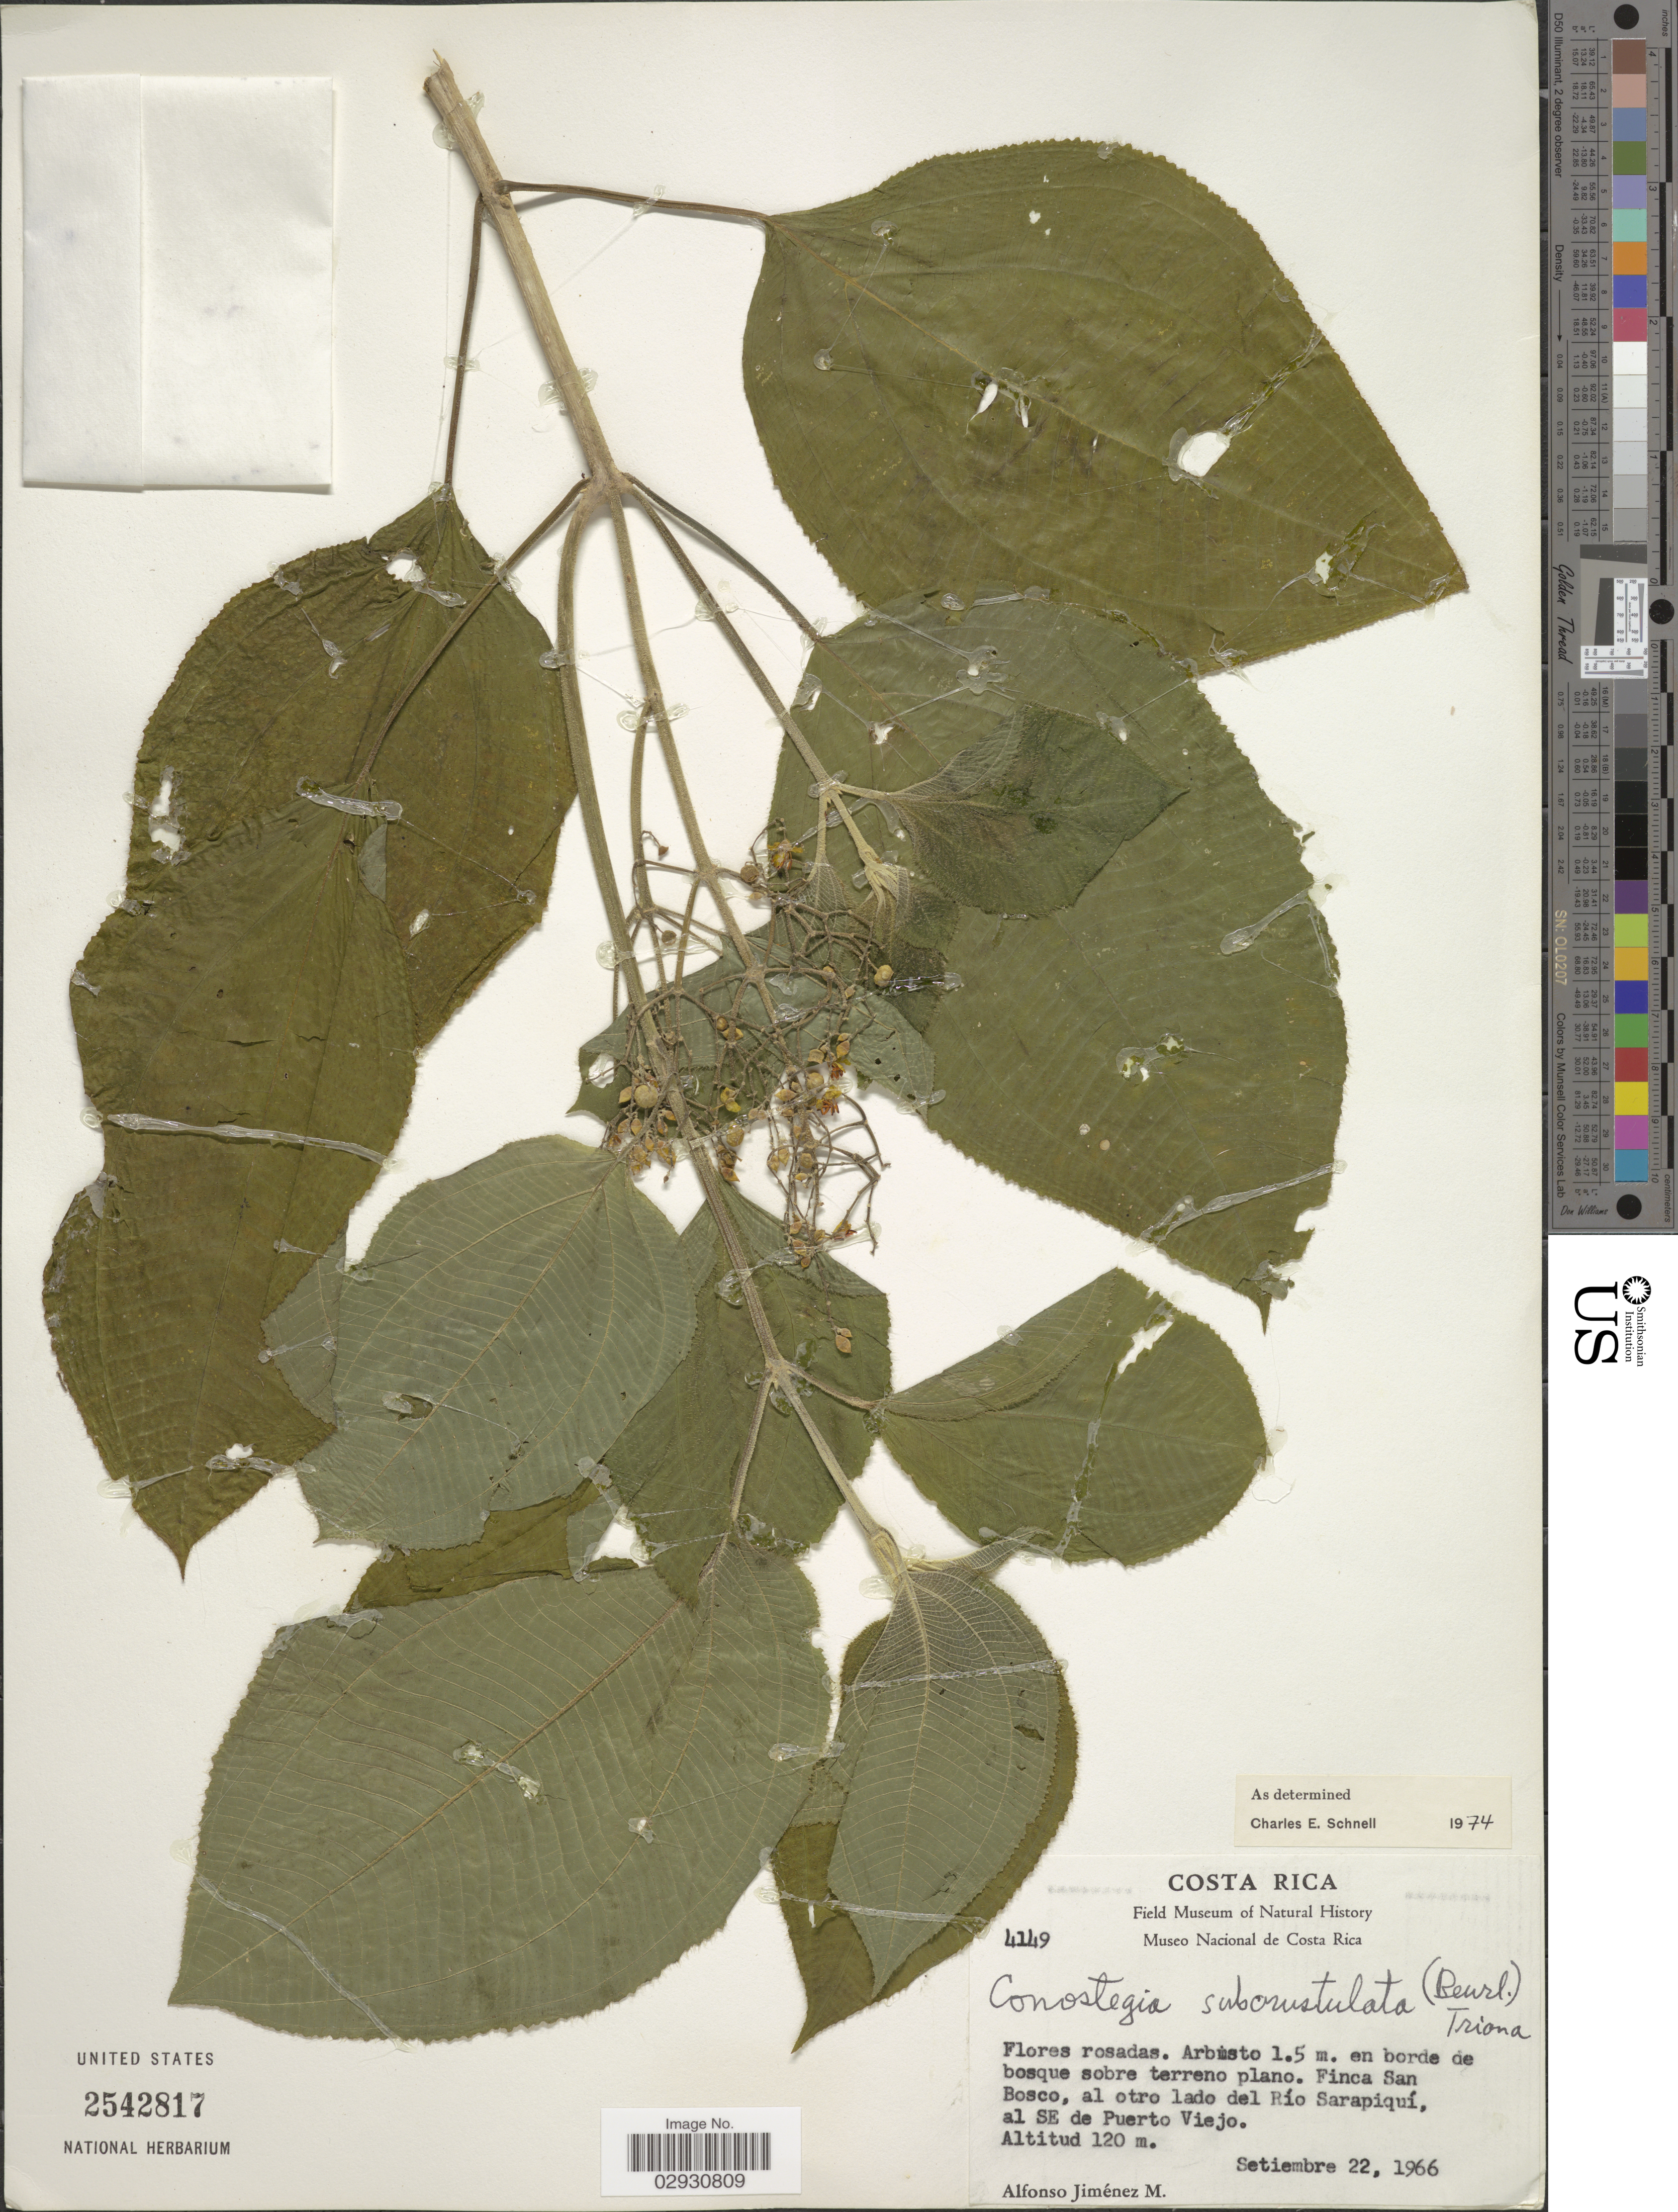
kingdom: Plantae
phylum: Tracheophyta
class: Magnoliopsida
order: Myrtales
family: Melastomataceae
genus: Conostegia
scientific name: Conostegia subcrustulata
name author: (Beurl.) Triana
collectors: A. Jimenez M.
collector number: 4149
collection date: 1966-09-22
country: Costa Rica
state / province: Heredia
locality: Finca San Bosco, al otro lado del Río Sarapiquí, al SE de Puerto Viejo.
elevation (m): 120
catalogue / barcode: US 2542817